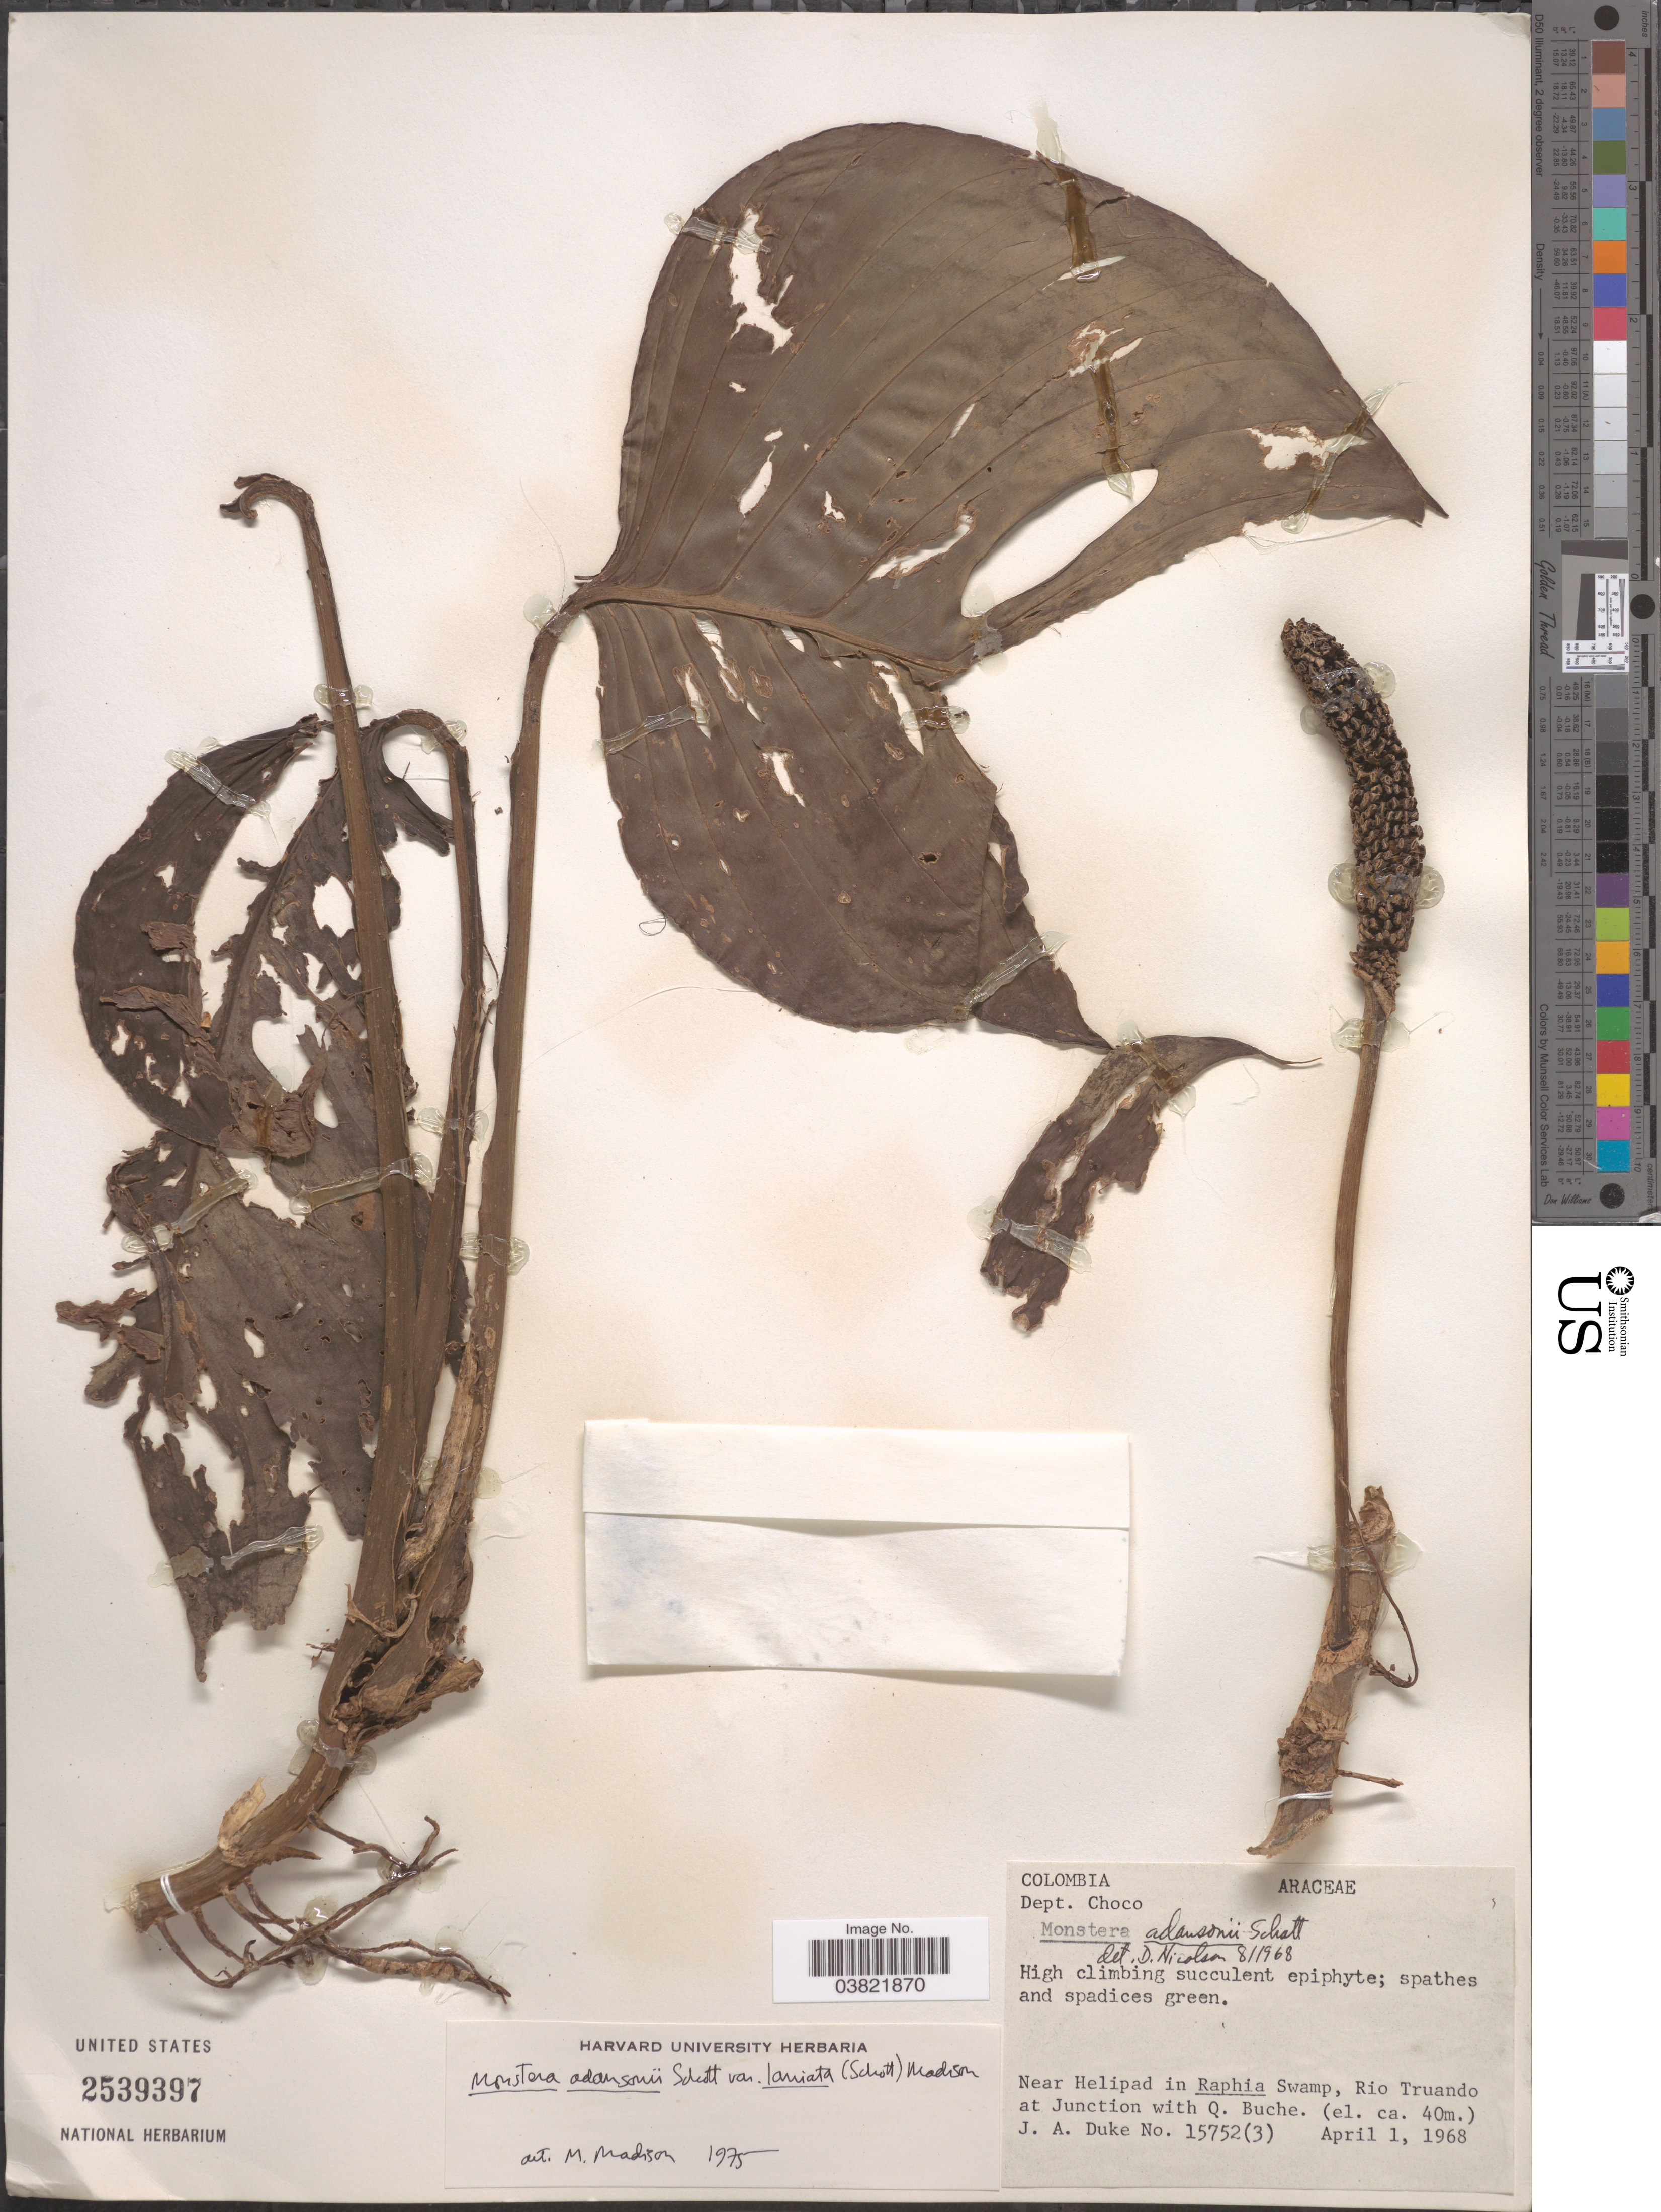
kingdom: Plantae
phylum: Tracheophyta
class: Liliopsida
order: Alismatales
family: Araceae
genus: Monstera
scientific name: Monstera adansonii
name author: Schott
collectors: J. A. Duke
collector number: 15752(3)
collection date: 1968-04-01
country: Colombia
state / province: Chocó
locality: Dept. Choco. Near Helipad in Raphia Swamp, Rio Truando at Junction with Q. Buche.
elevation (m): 40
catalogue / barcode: US 2539397